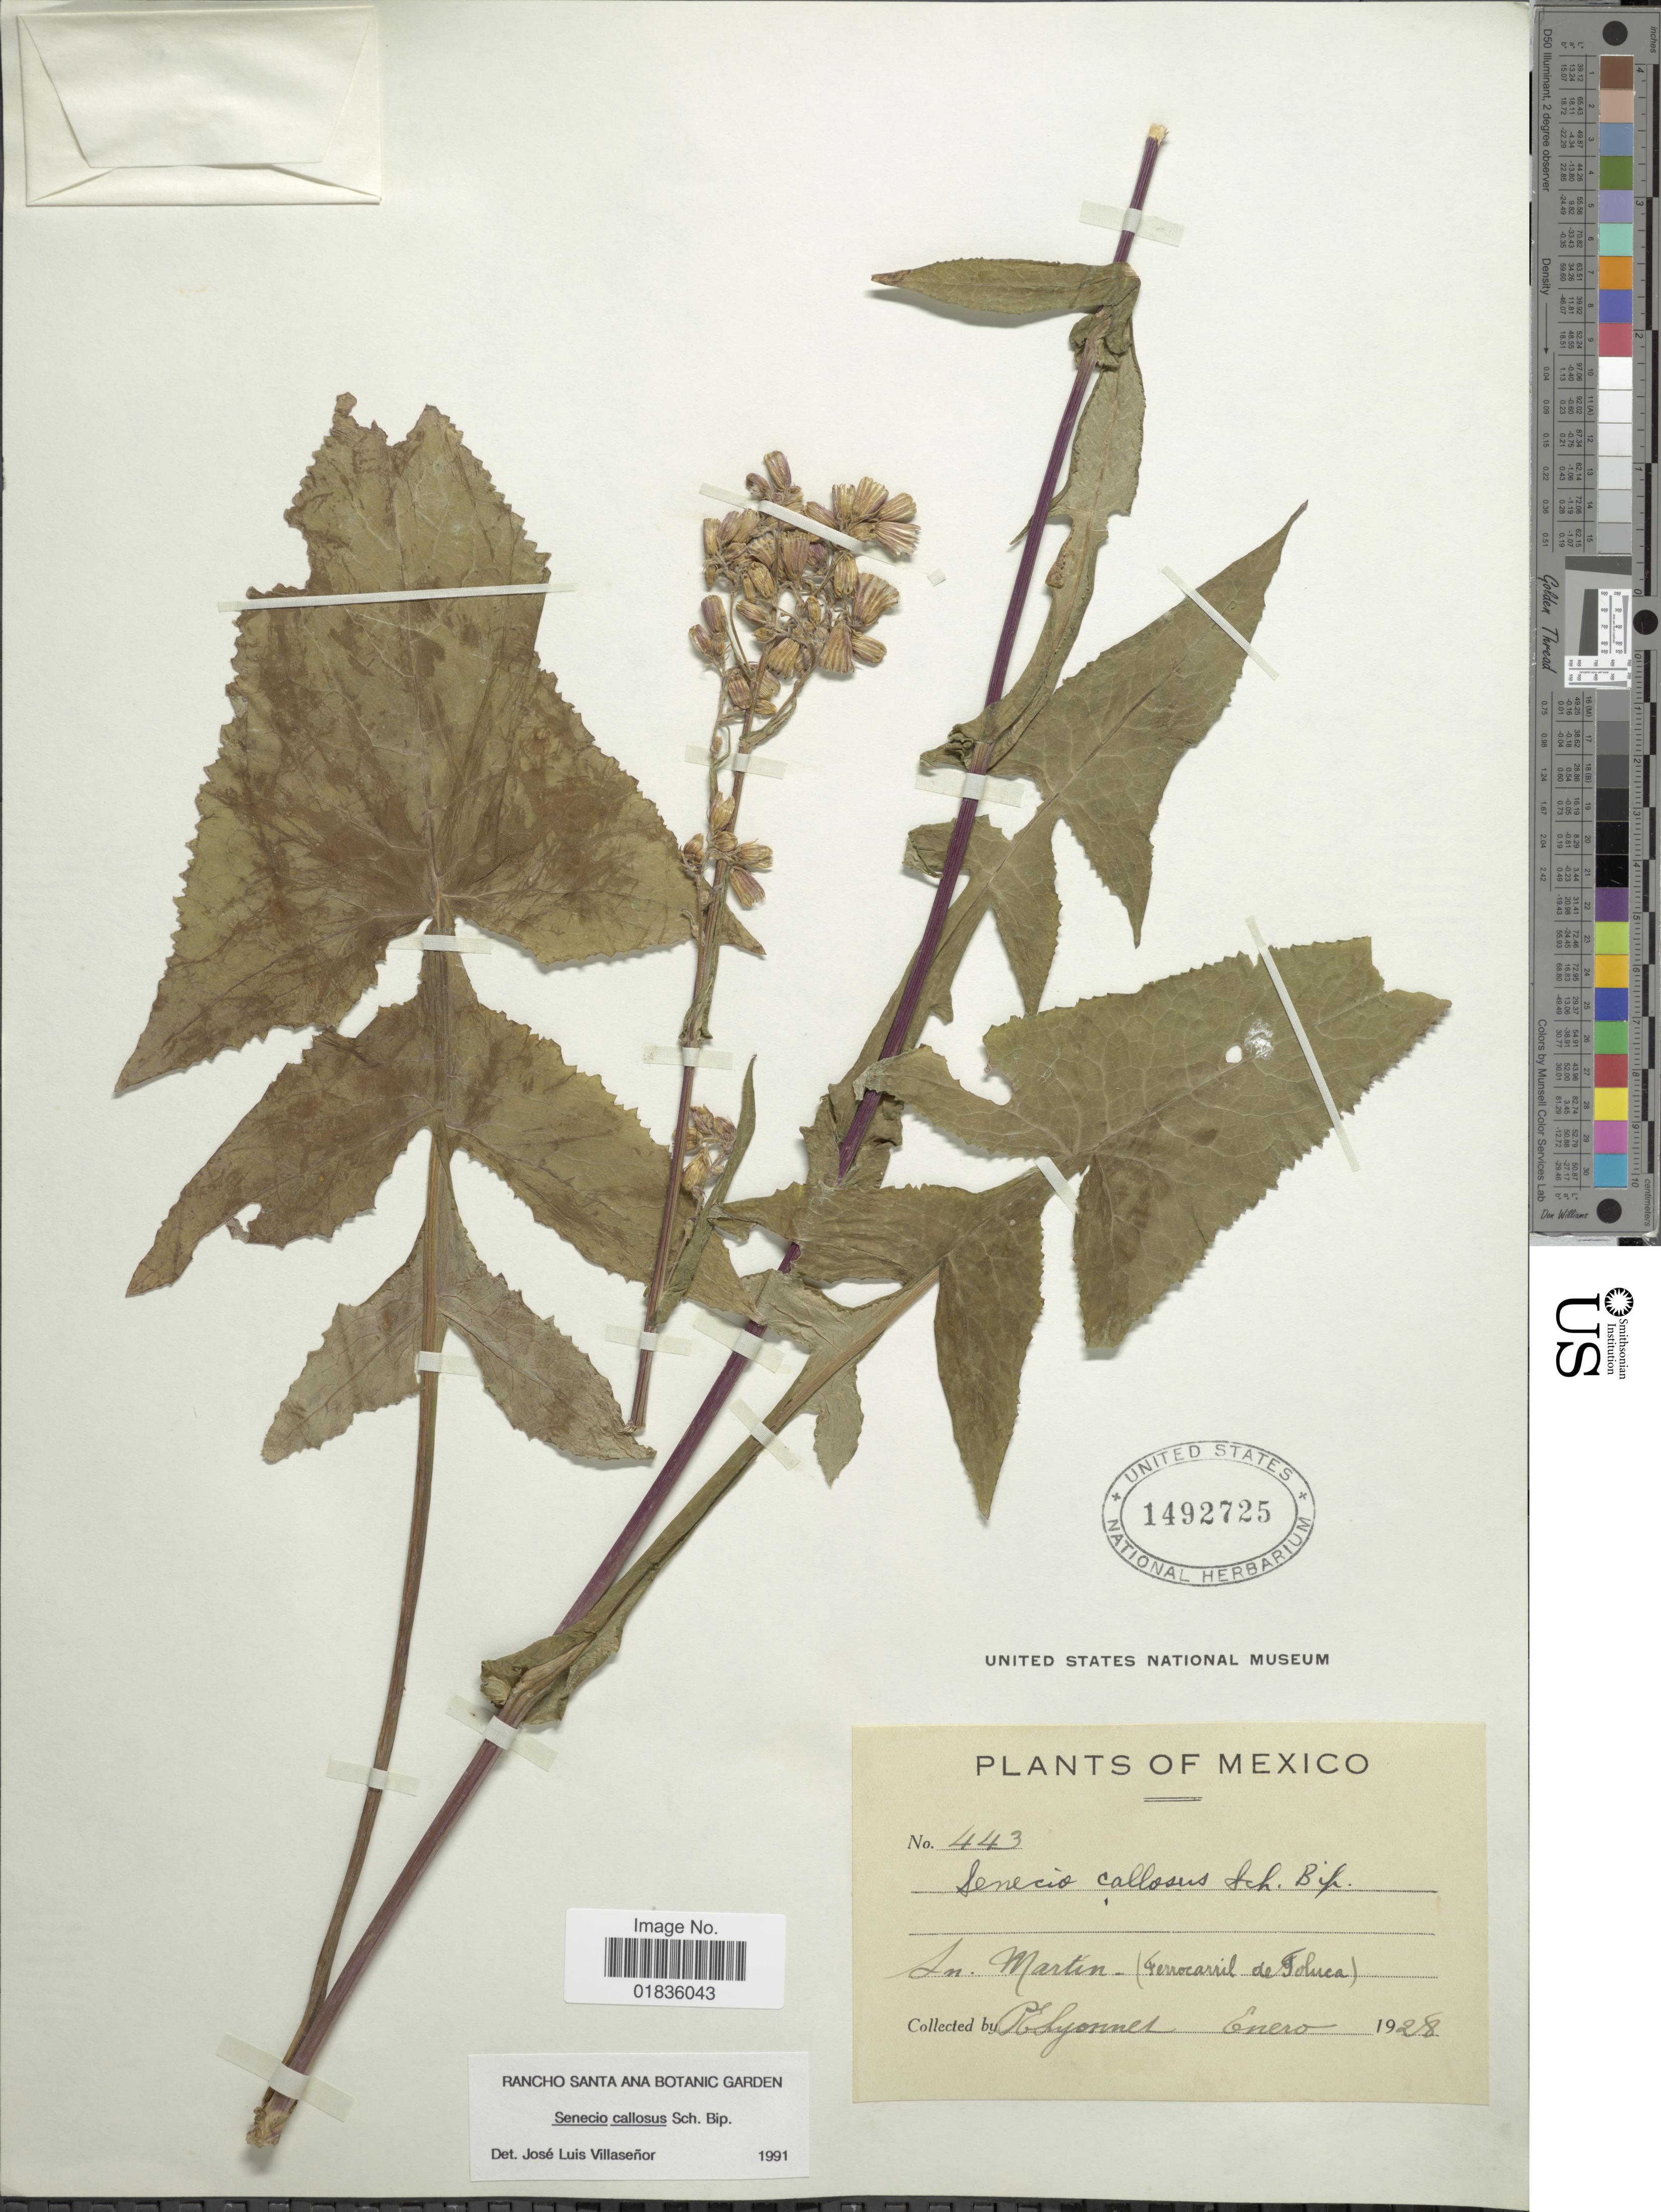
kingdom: Plantae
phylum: Tracheophyta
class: Magnoliopsida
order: Asterales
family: Asteraceae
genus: Senecio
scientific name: Senecio callosus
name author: Sch. Bip.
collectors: C. Lyonnet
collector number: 443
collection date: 1928-01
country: Mexico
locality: Sn. Martin- (Ferrocarril de Toluca).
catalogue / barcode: US 1492725